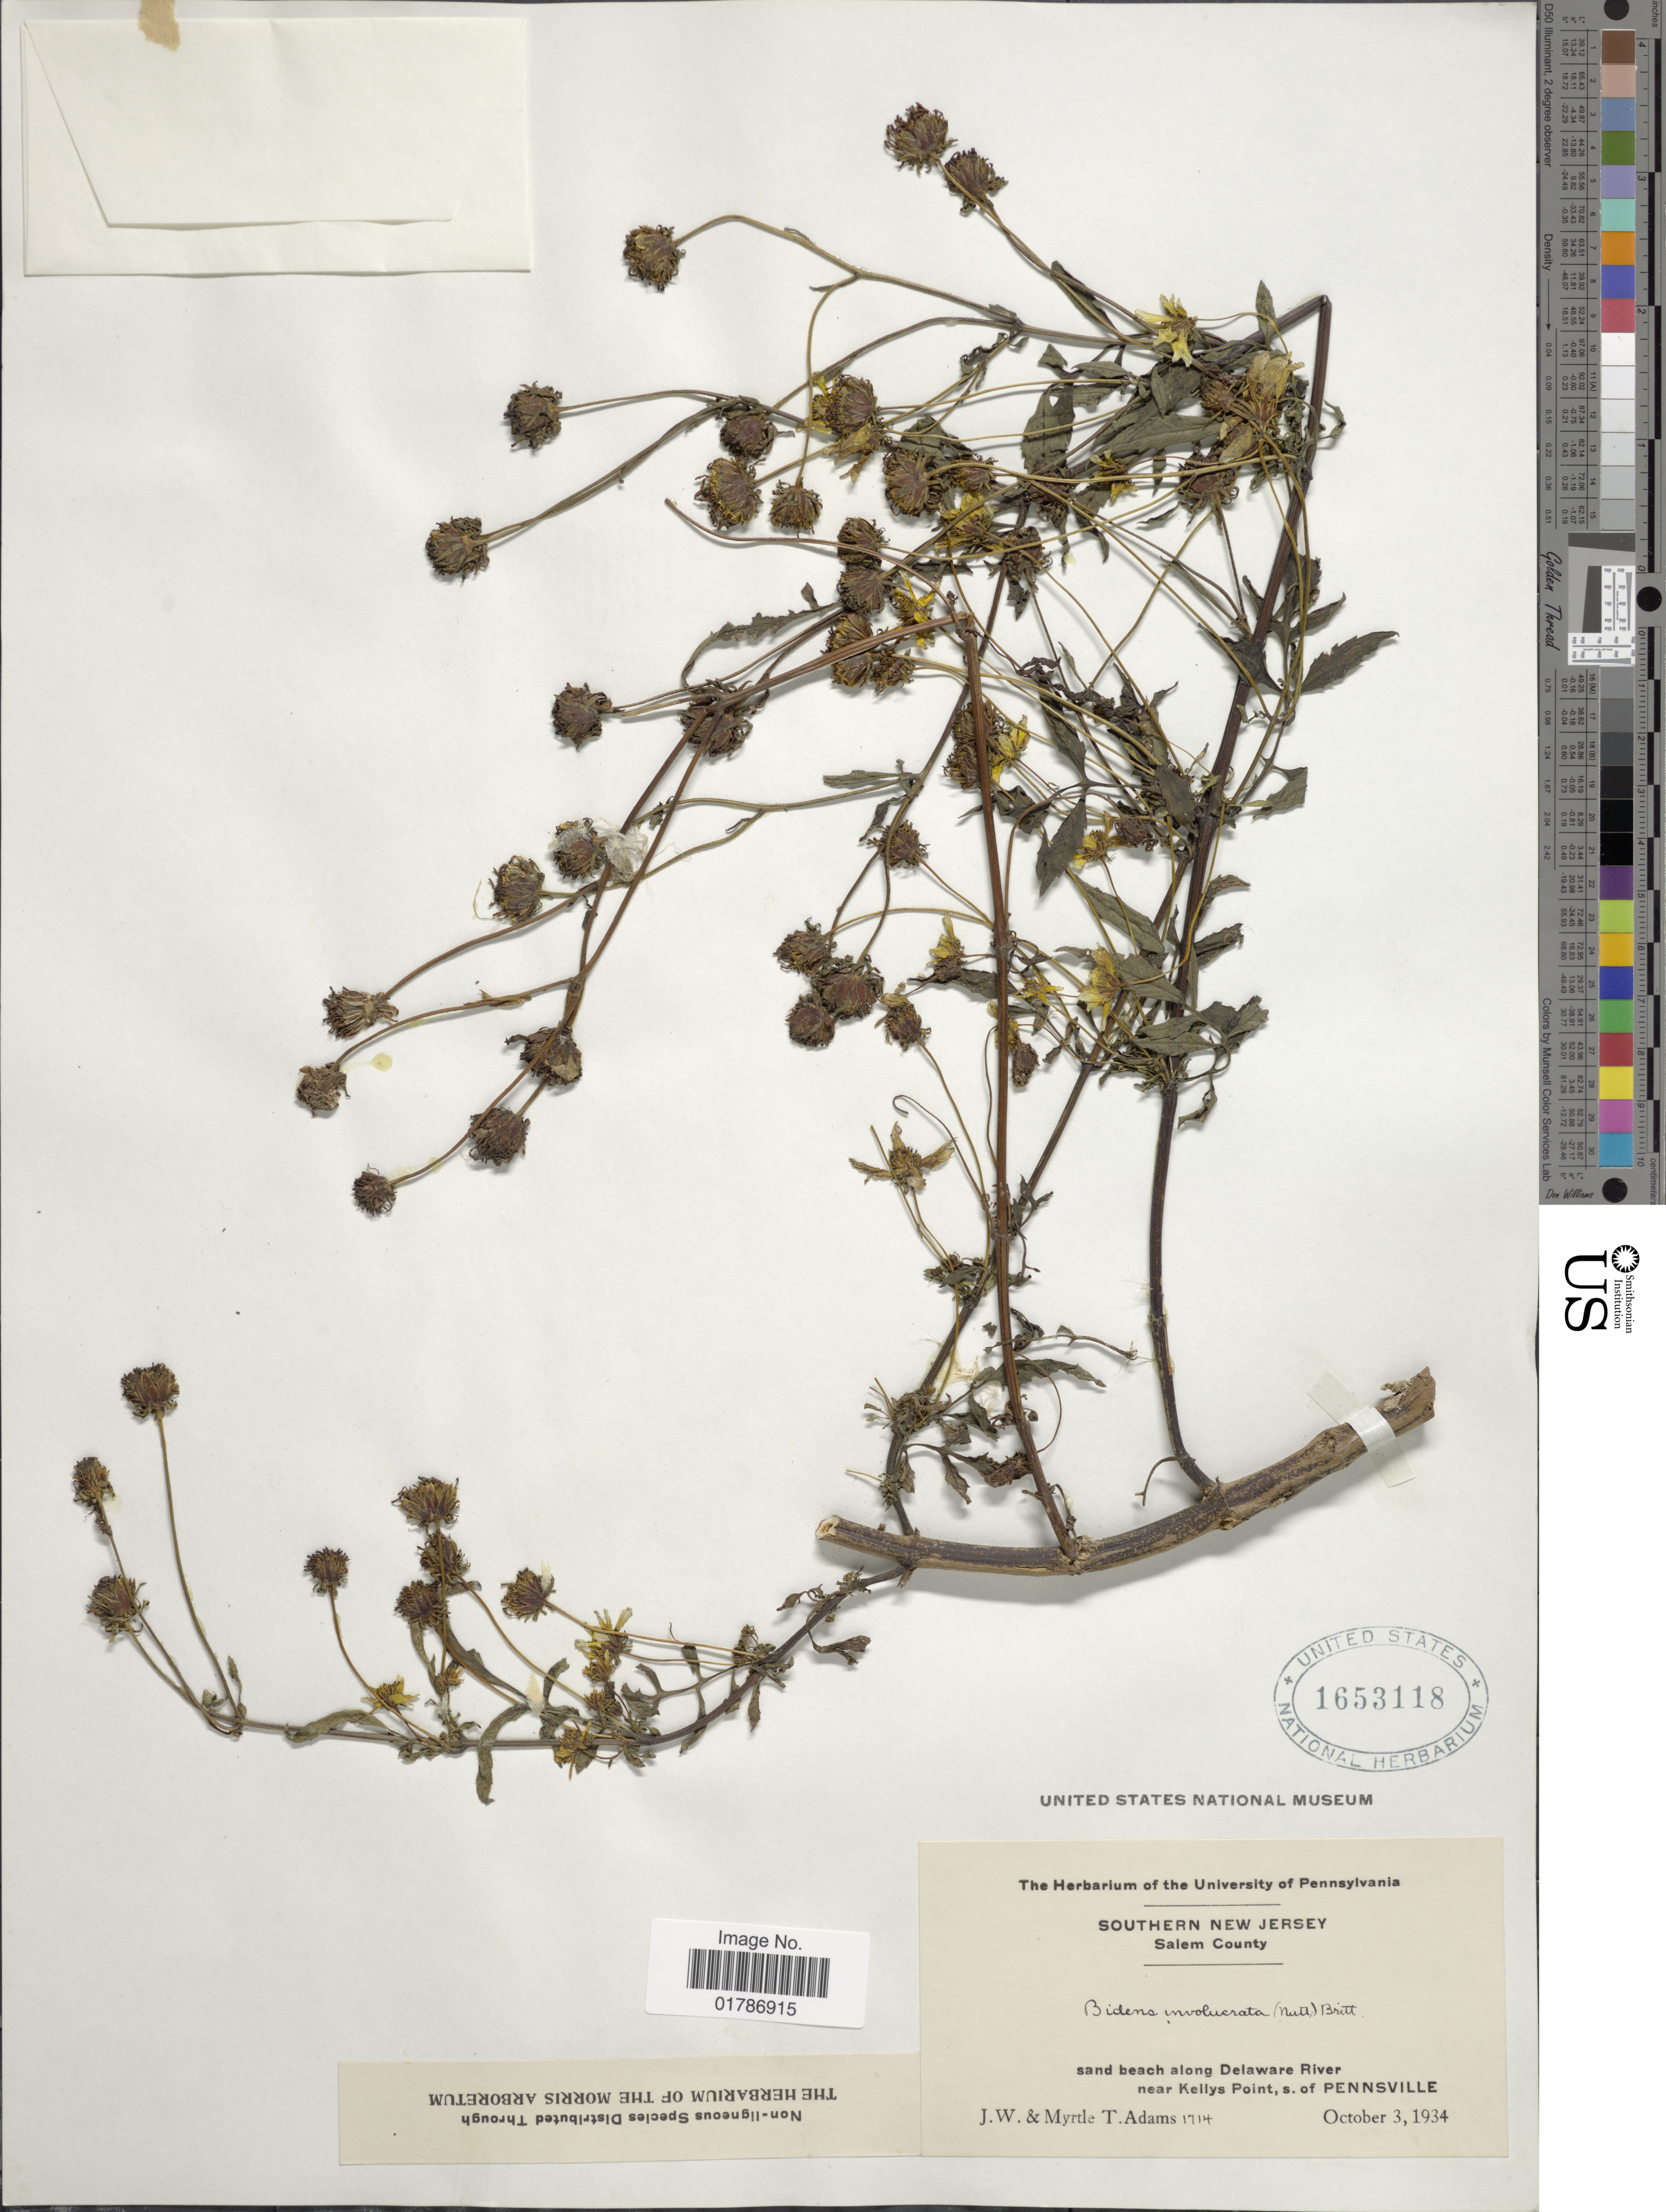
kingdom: Plantae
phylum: Tracheophyta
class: Magnoliopsida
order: Asterales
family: Asteraceae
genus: Bidens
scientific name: Bidens polylepis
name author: S.F. Blake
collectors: J. Adams & M. T. Adams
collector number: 1714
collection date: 1934-10-03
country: United States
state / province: New Jersey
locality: Southern New Jersey, Sand beach along Delaware River, near Kellys Point, s. of Pennsville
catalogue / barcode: US 1653118